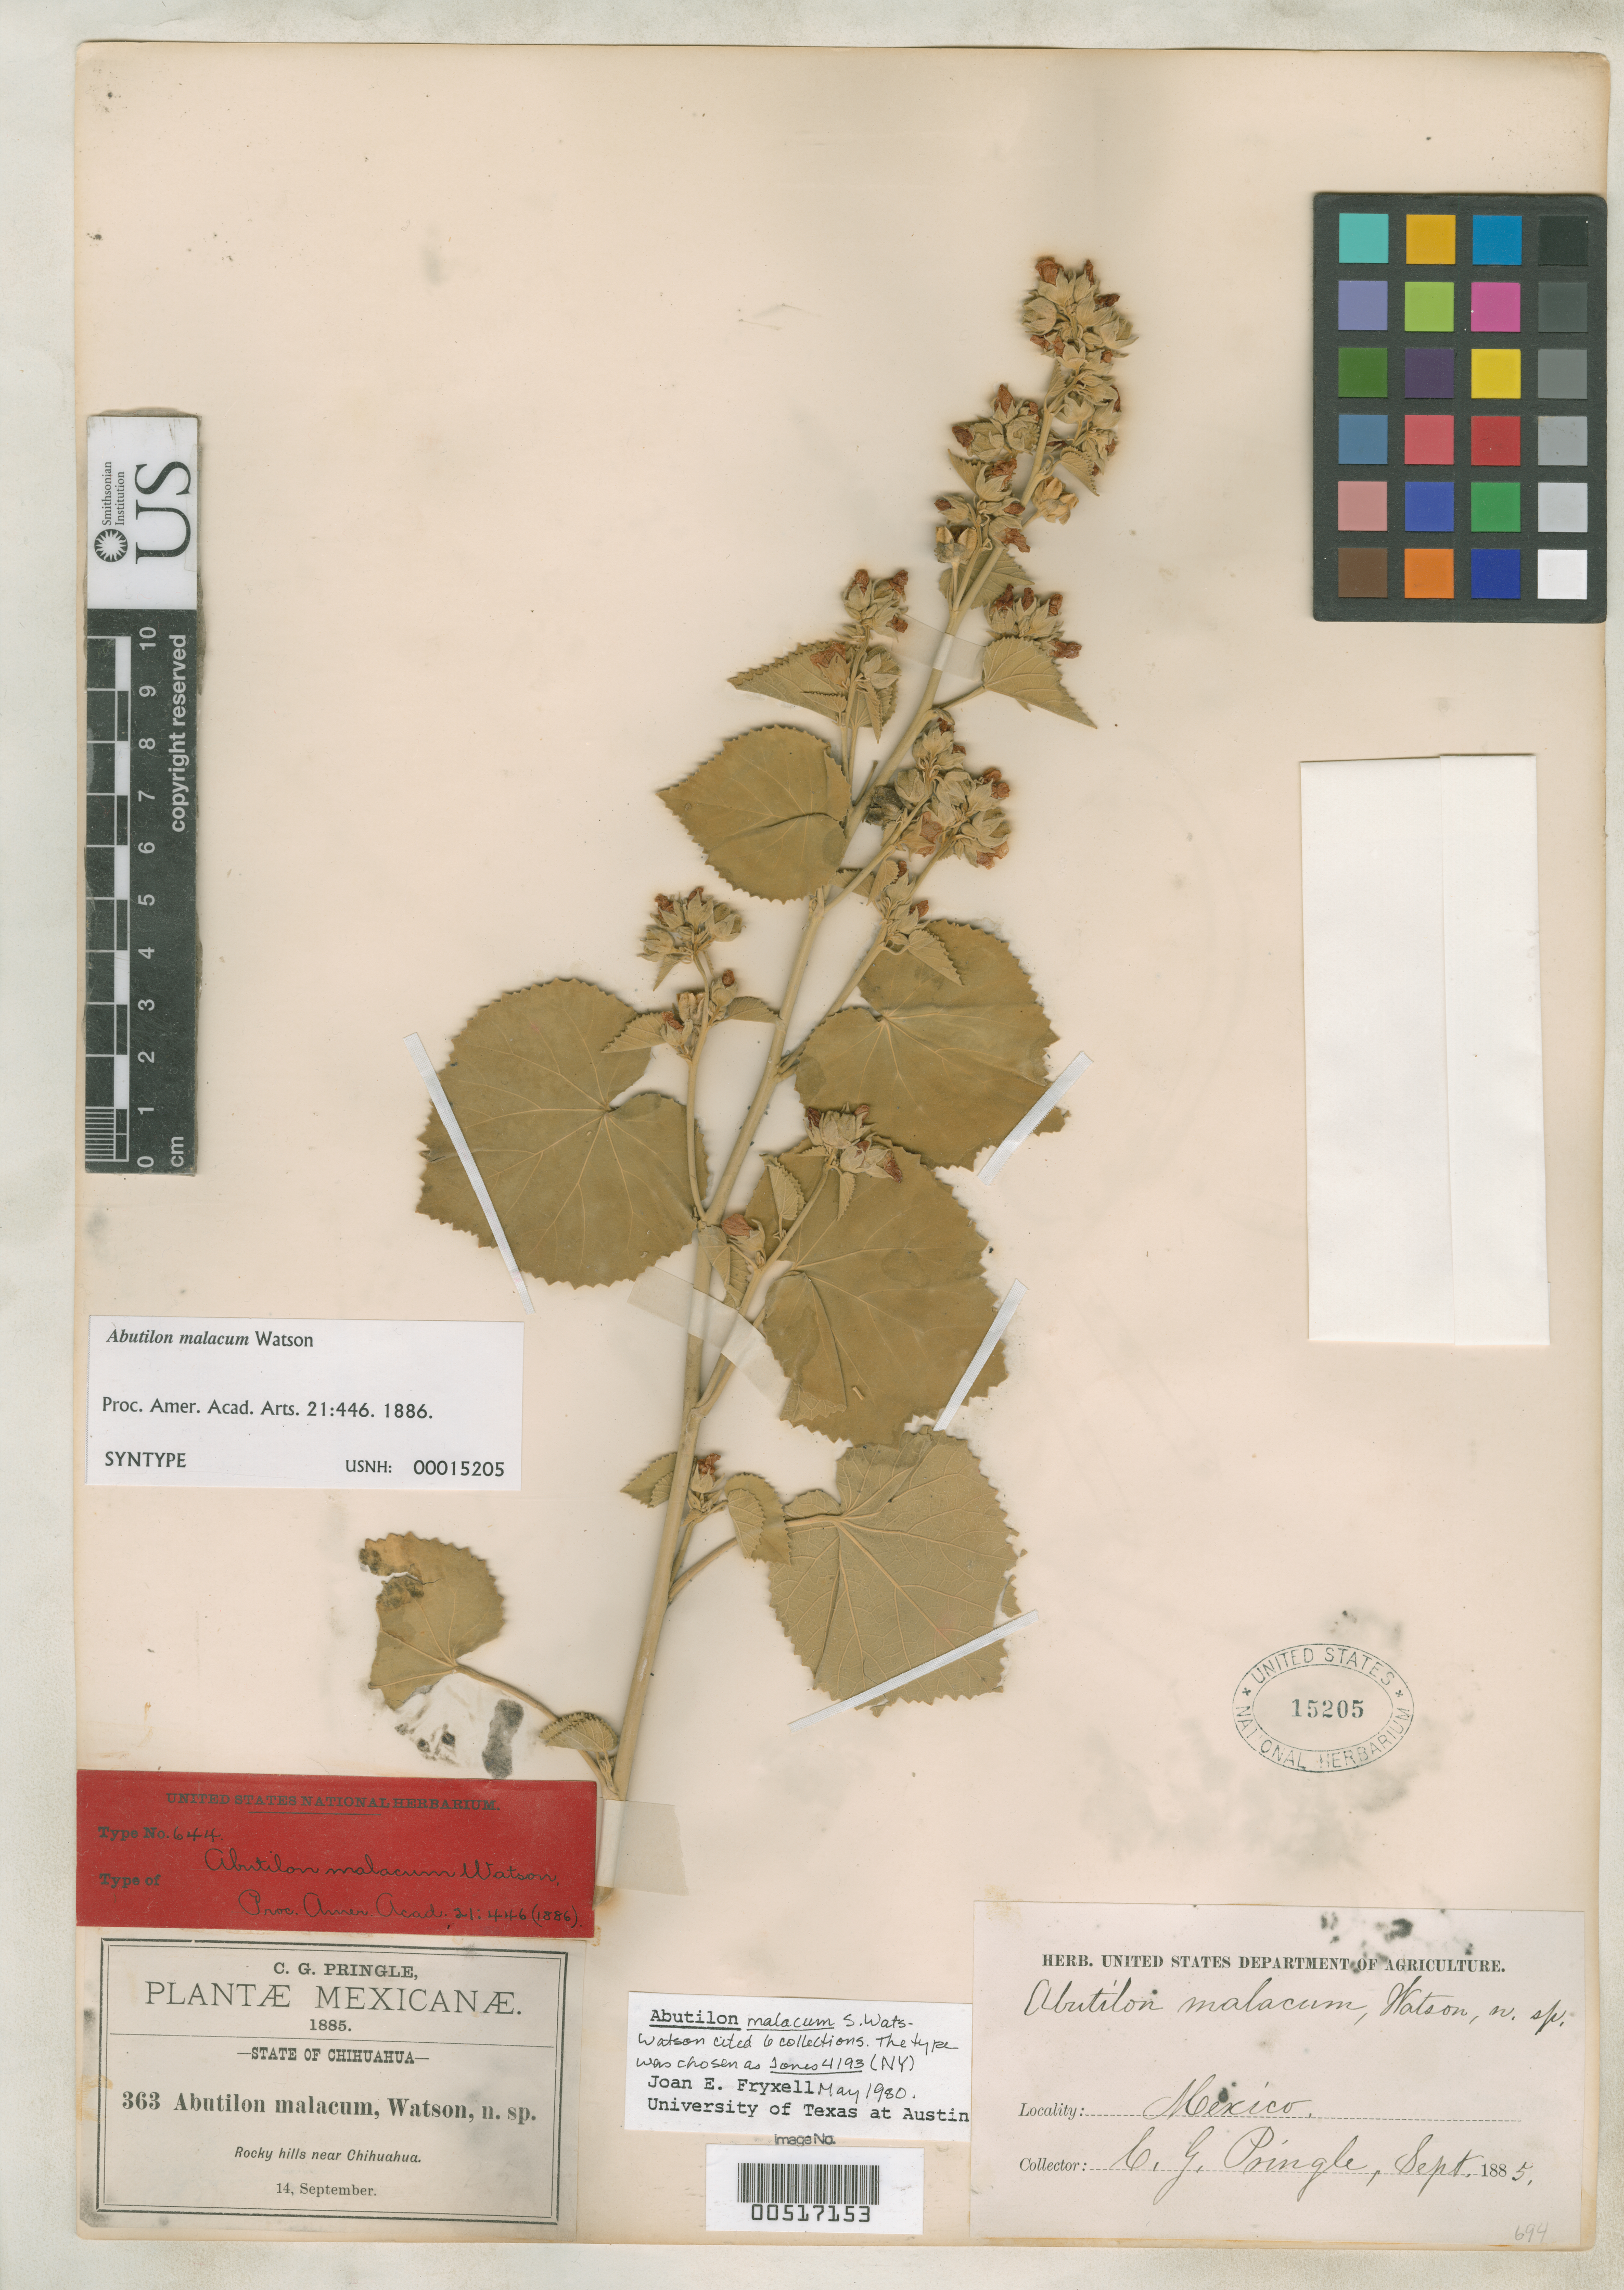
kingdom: Plantae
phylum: Tracheophyta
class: Magnoliopsida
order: Malvales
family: Malvaceae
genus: Abutilon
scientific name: Abutilon malacum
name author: S. Watson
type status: Syntype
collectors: C. G. Pringle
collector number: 363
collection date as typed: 14 Sep 1885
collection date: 1885-09-14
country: Mexico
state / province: Chihuahua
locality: Rocky hills near Chihuahua.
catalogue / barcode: US 15205